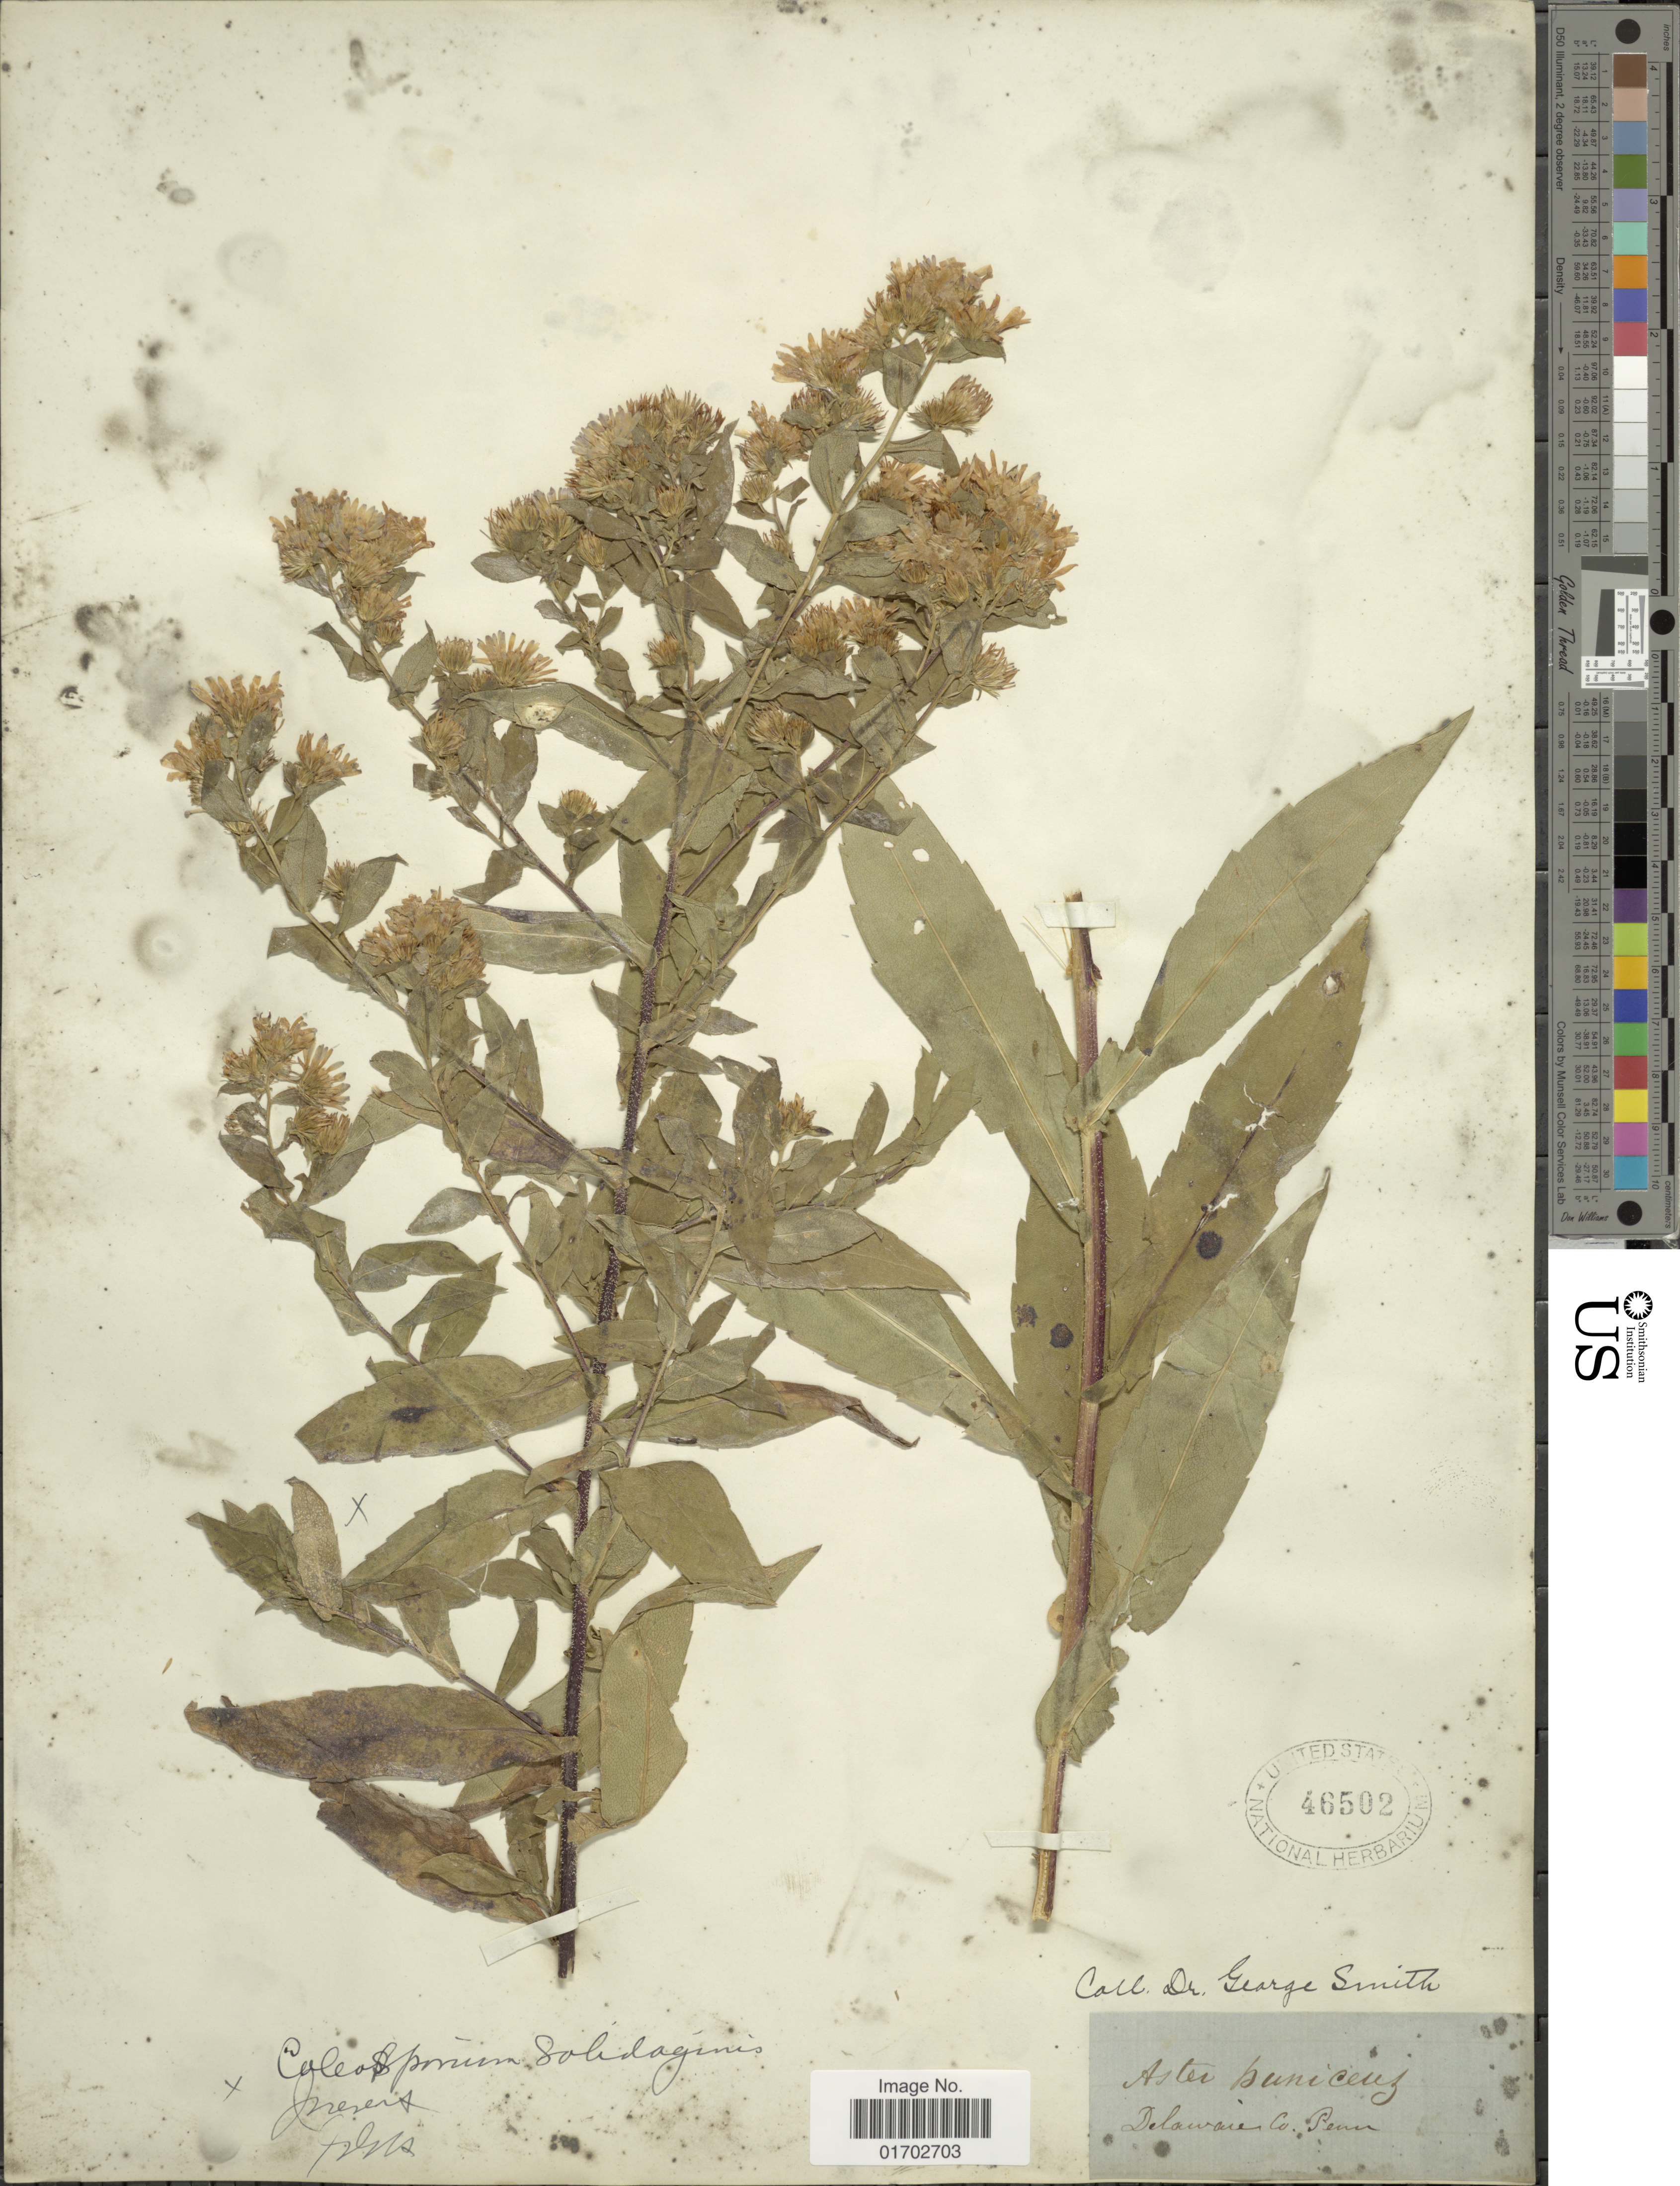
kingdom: Plantae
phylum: Tracheophyta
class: Magnoliopsida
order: Asterales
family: Asteraceae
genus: Symphyotrichum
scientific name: Symphyotrichum puniceum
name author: (L.) Á. Löve & D. Löve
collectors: G. Smith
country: United States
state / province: Pennsylvania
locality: Delawaree Co. Penn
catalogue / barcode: US 46502